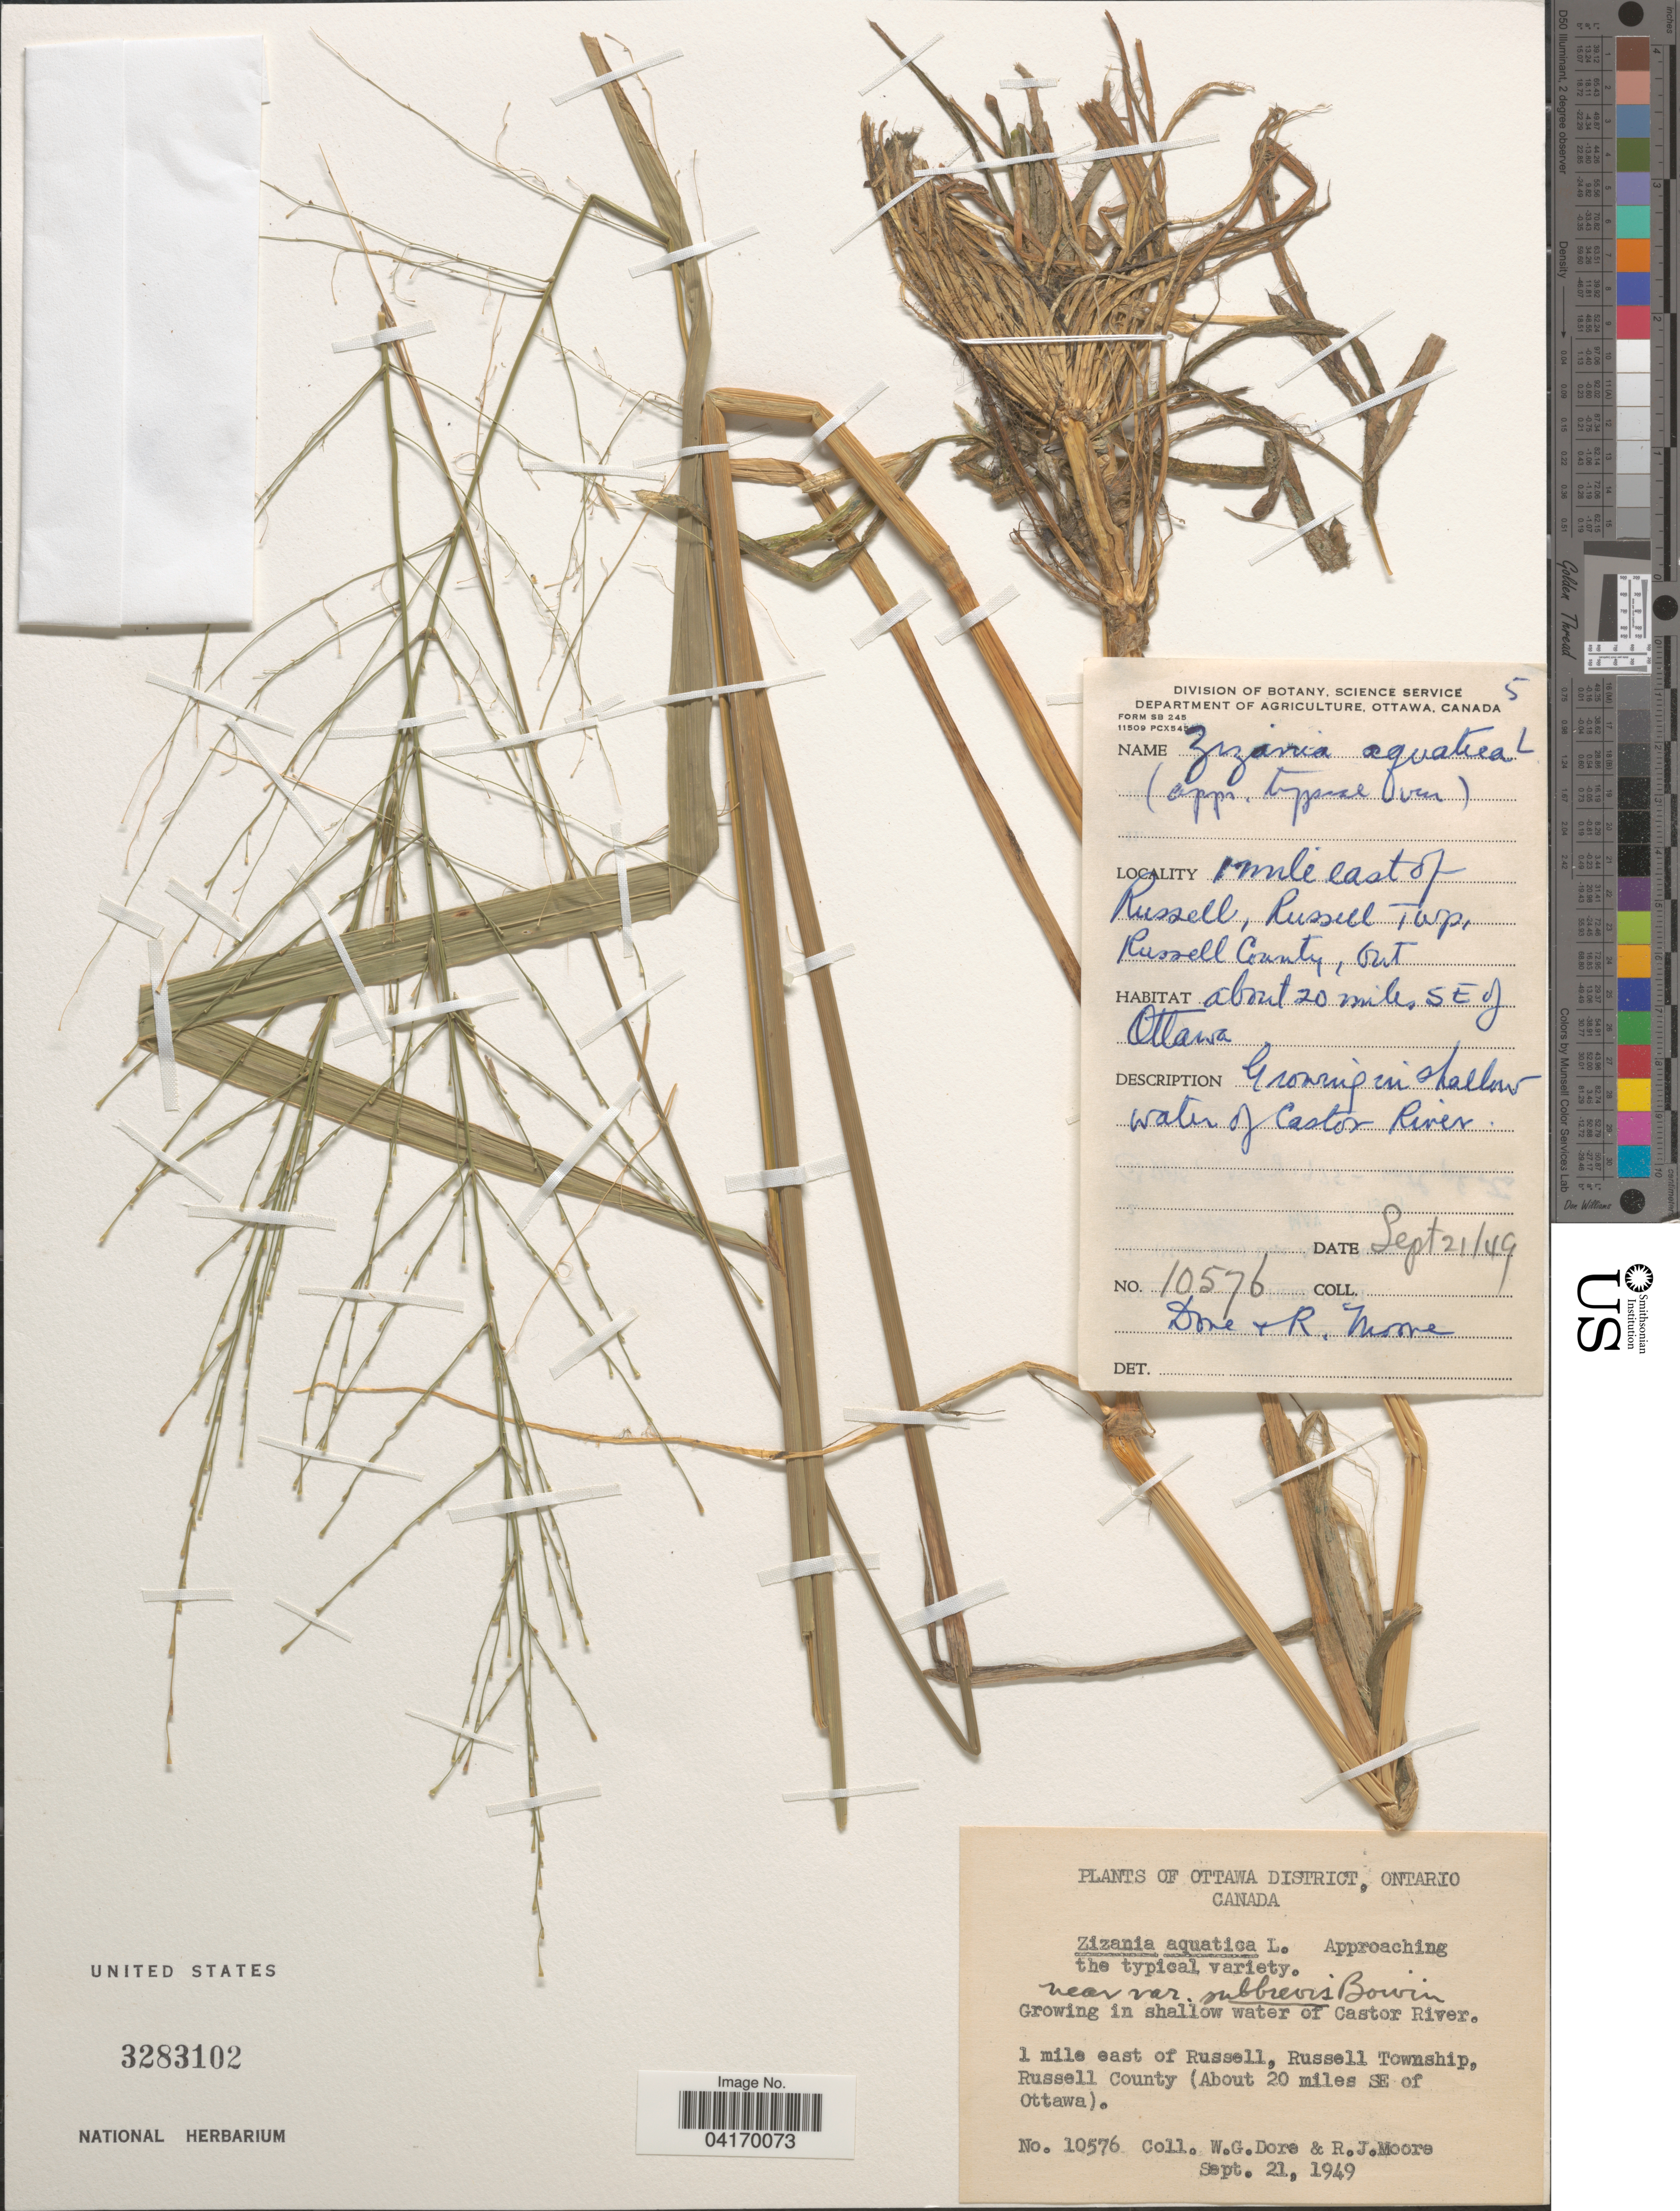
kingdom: Plantae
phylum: Tracheophyta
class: Liliopsida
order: Poales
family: Poaceae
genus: Zizania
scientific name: Zizania aquatica var. aquatica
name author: L.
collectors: W. Dore & R. J. Moore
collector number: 10576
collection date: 1949-09-21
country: Canada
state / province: Ontario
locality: Ottawa District. Growing in shallow water of Castor River. 1 mile east of Russell, Russell Township, Russell County (About 20 miles SE of Ottawa).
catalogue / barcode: US 3283102